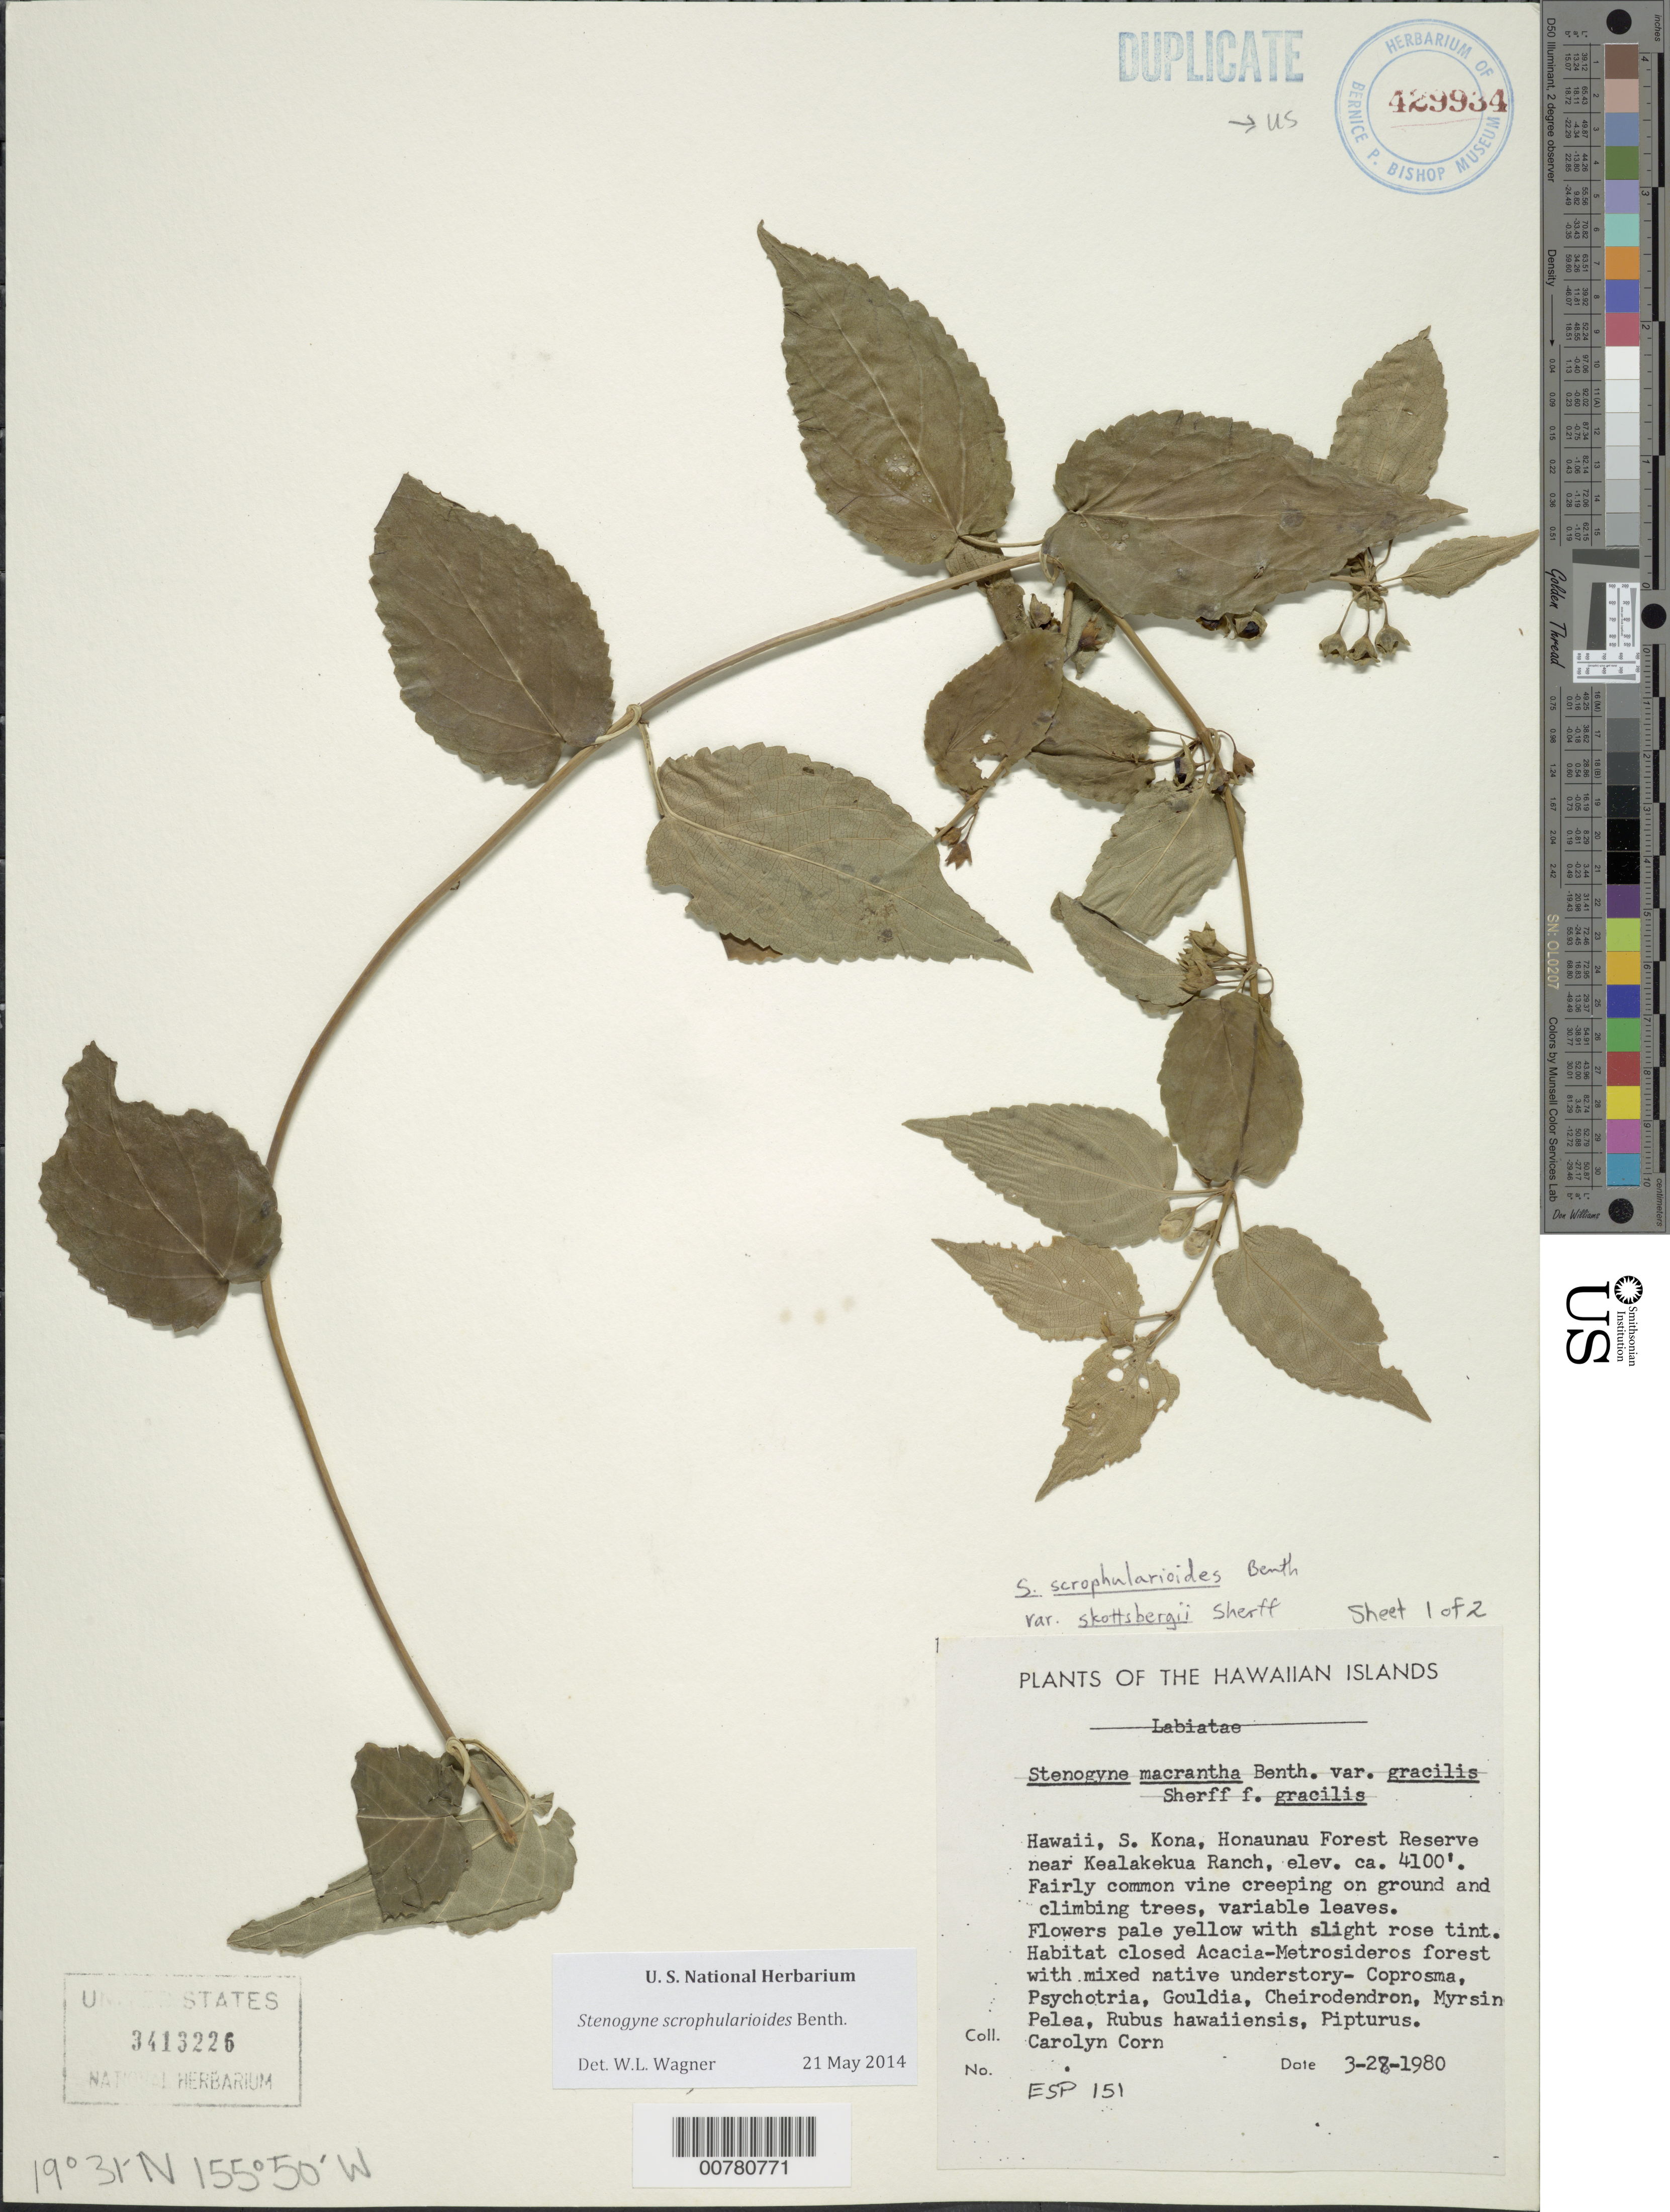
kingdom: Plantae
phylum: Tracheophyta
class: Magnoliopsida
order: Lamiales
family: Lamiaceae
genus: Stenogyne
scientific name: Stenogyne scrophularioides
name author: Benth.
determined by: Wagner, W. L., (BOT), Smithsonian Institution - National Museum of Natural History (UNITED STATES)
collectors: C. Corn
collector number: ESP 151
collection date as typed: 28 Mar 1980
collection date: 1980-03-28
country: United States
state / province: Hawaii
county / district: Hawaii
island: Hawaii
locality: S. Kona, Honaunau Forest Reserve near Kealakekua Ranch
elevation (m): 1249.7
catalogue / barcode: US 3413226